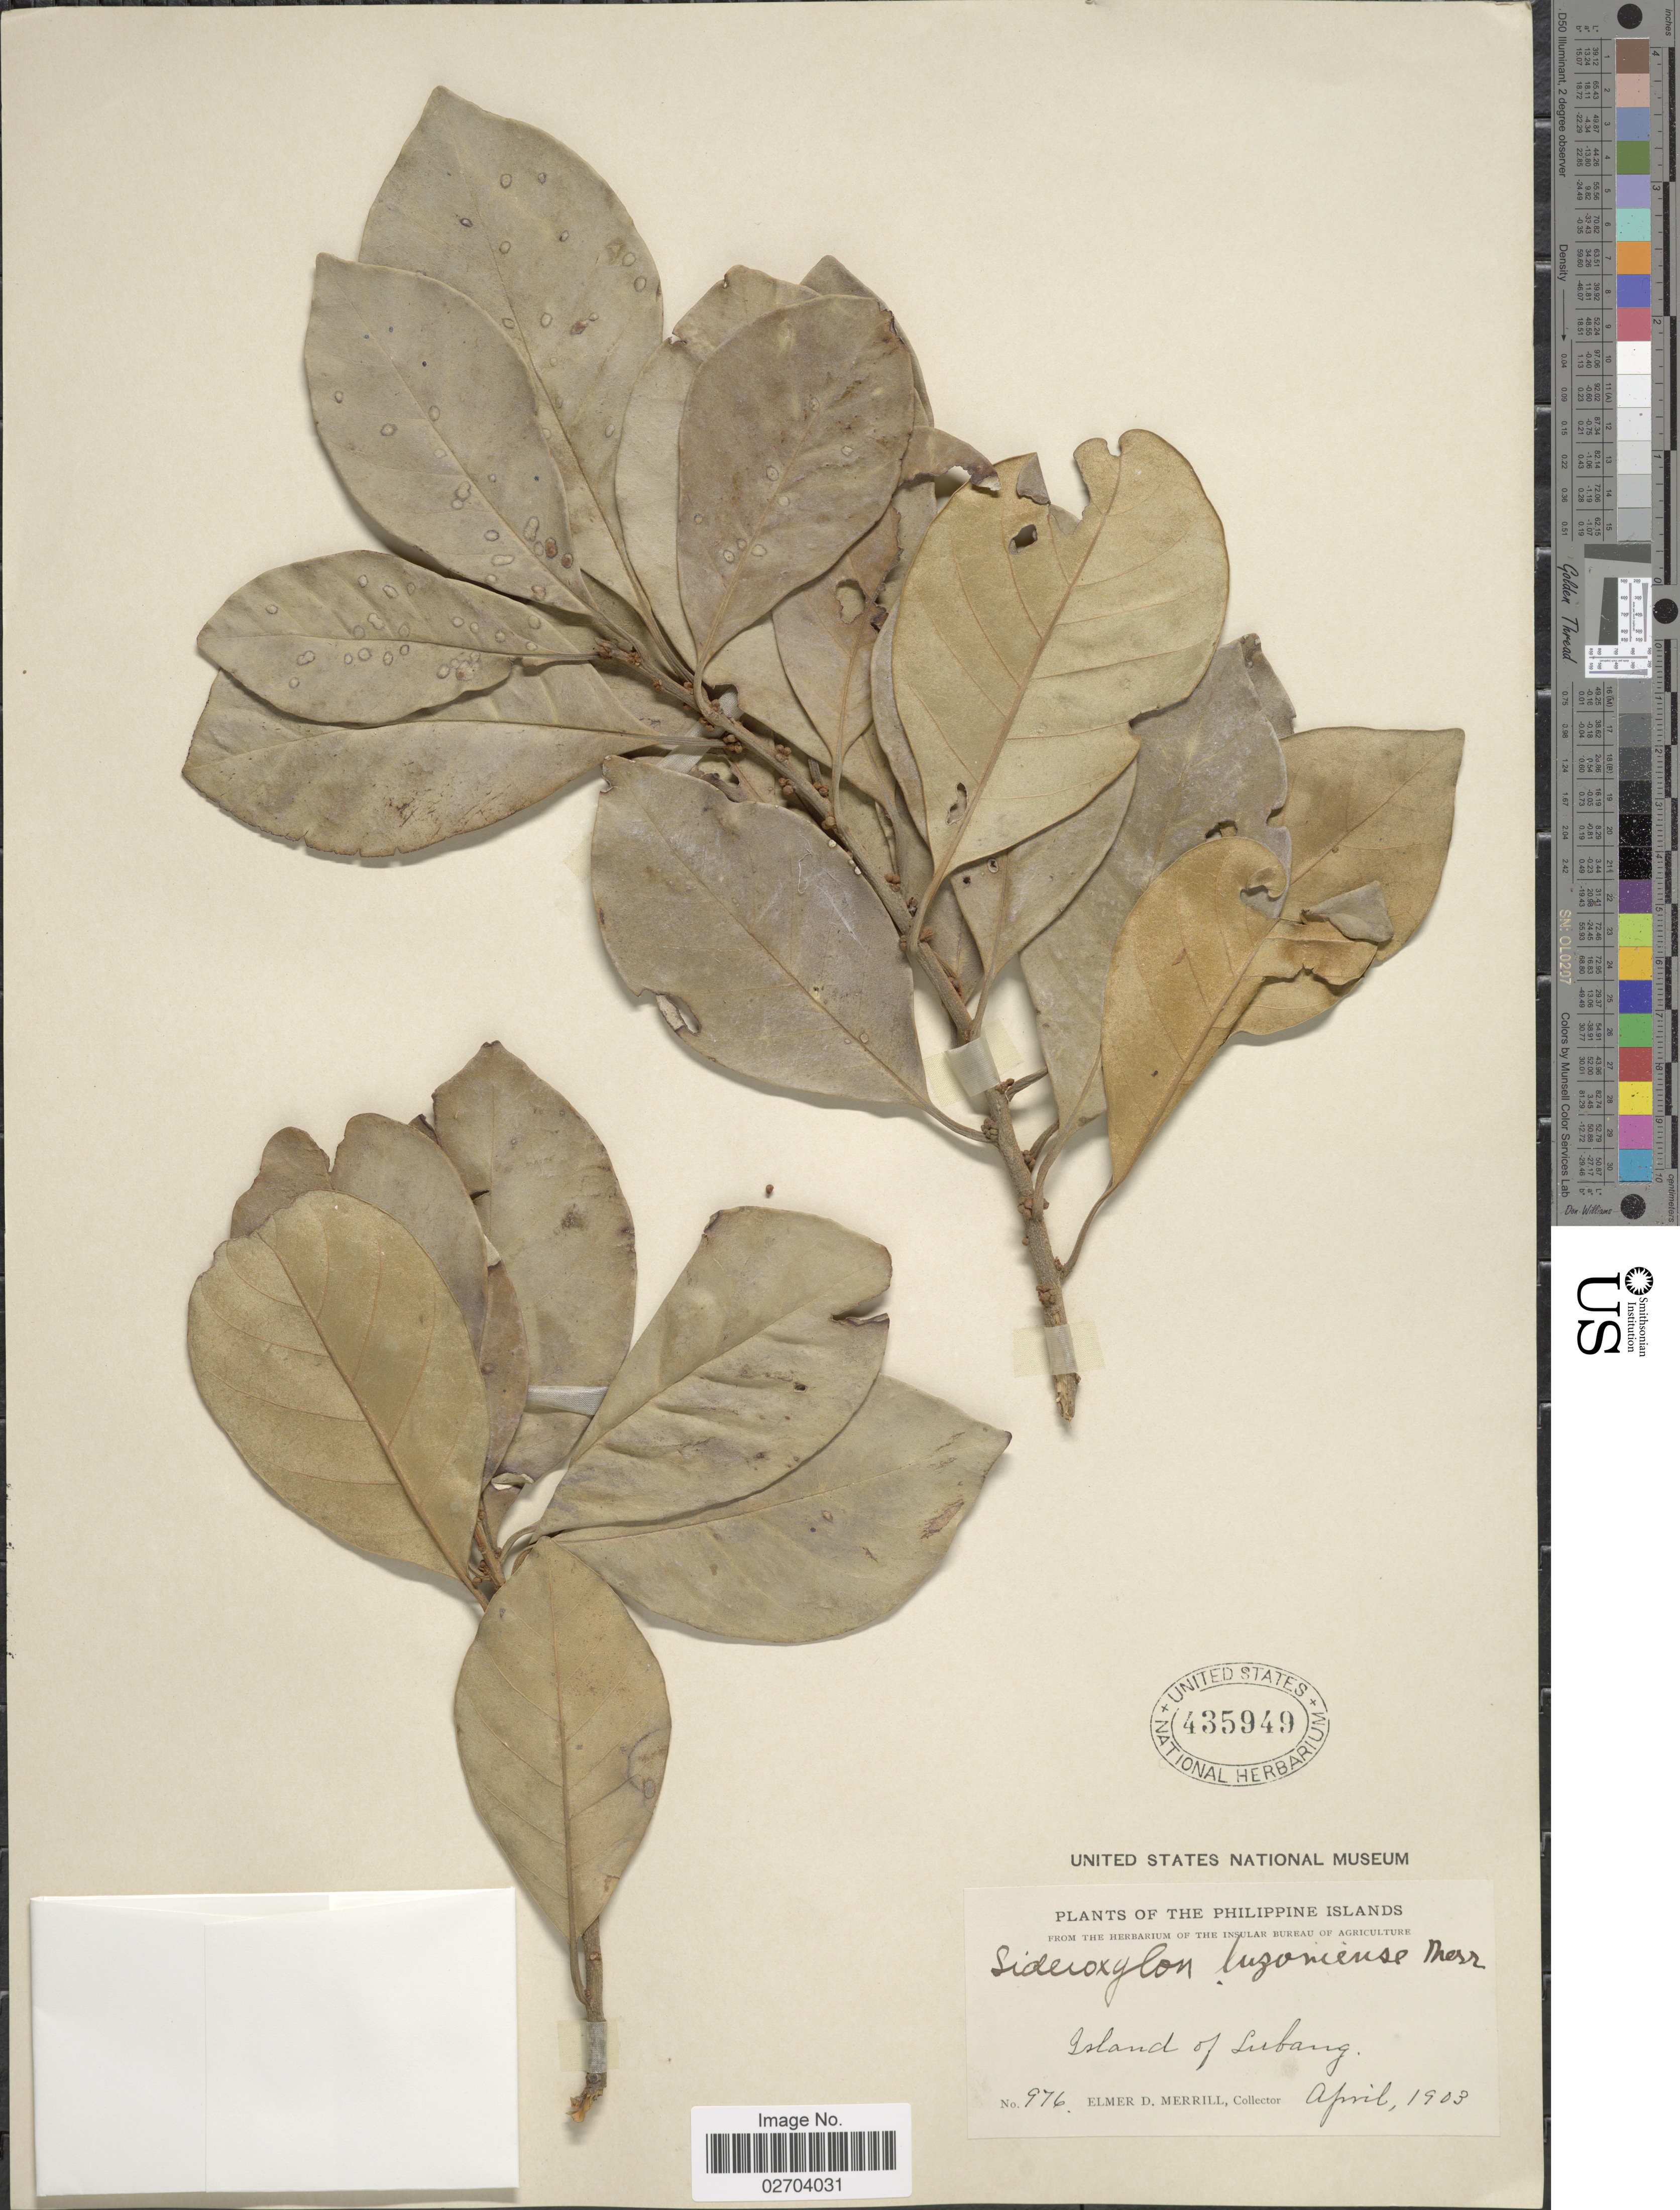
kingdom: Plantae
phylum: Tracheophyta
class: Magnoliopsida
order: Ericales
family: Sapotaceae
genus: Sideroxylon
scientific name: Sideroxylon luzoniense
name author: Merr.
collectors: E. D. Merrill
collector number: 976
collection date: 1903-04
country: Philippines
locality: Island of Lubang.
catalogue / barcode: US 435949